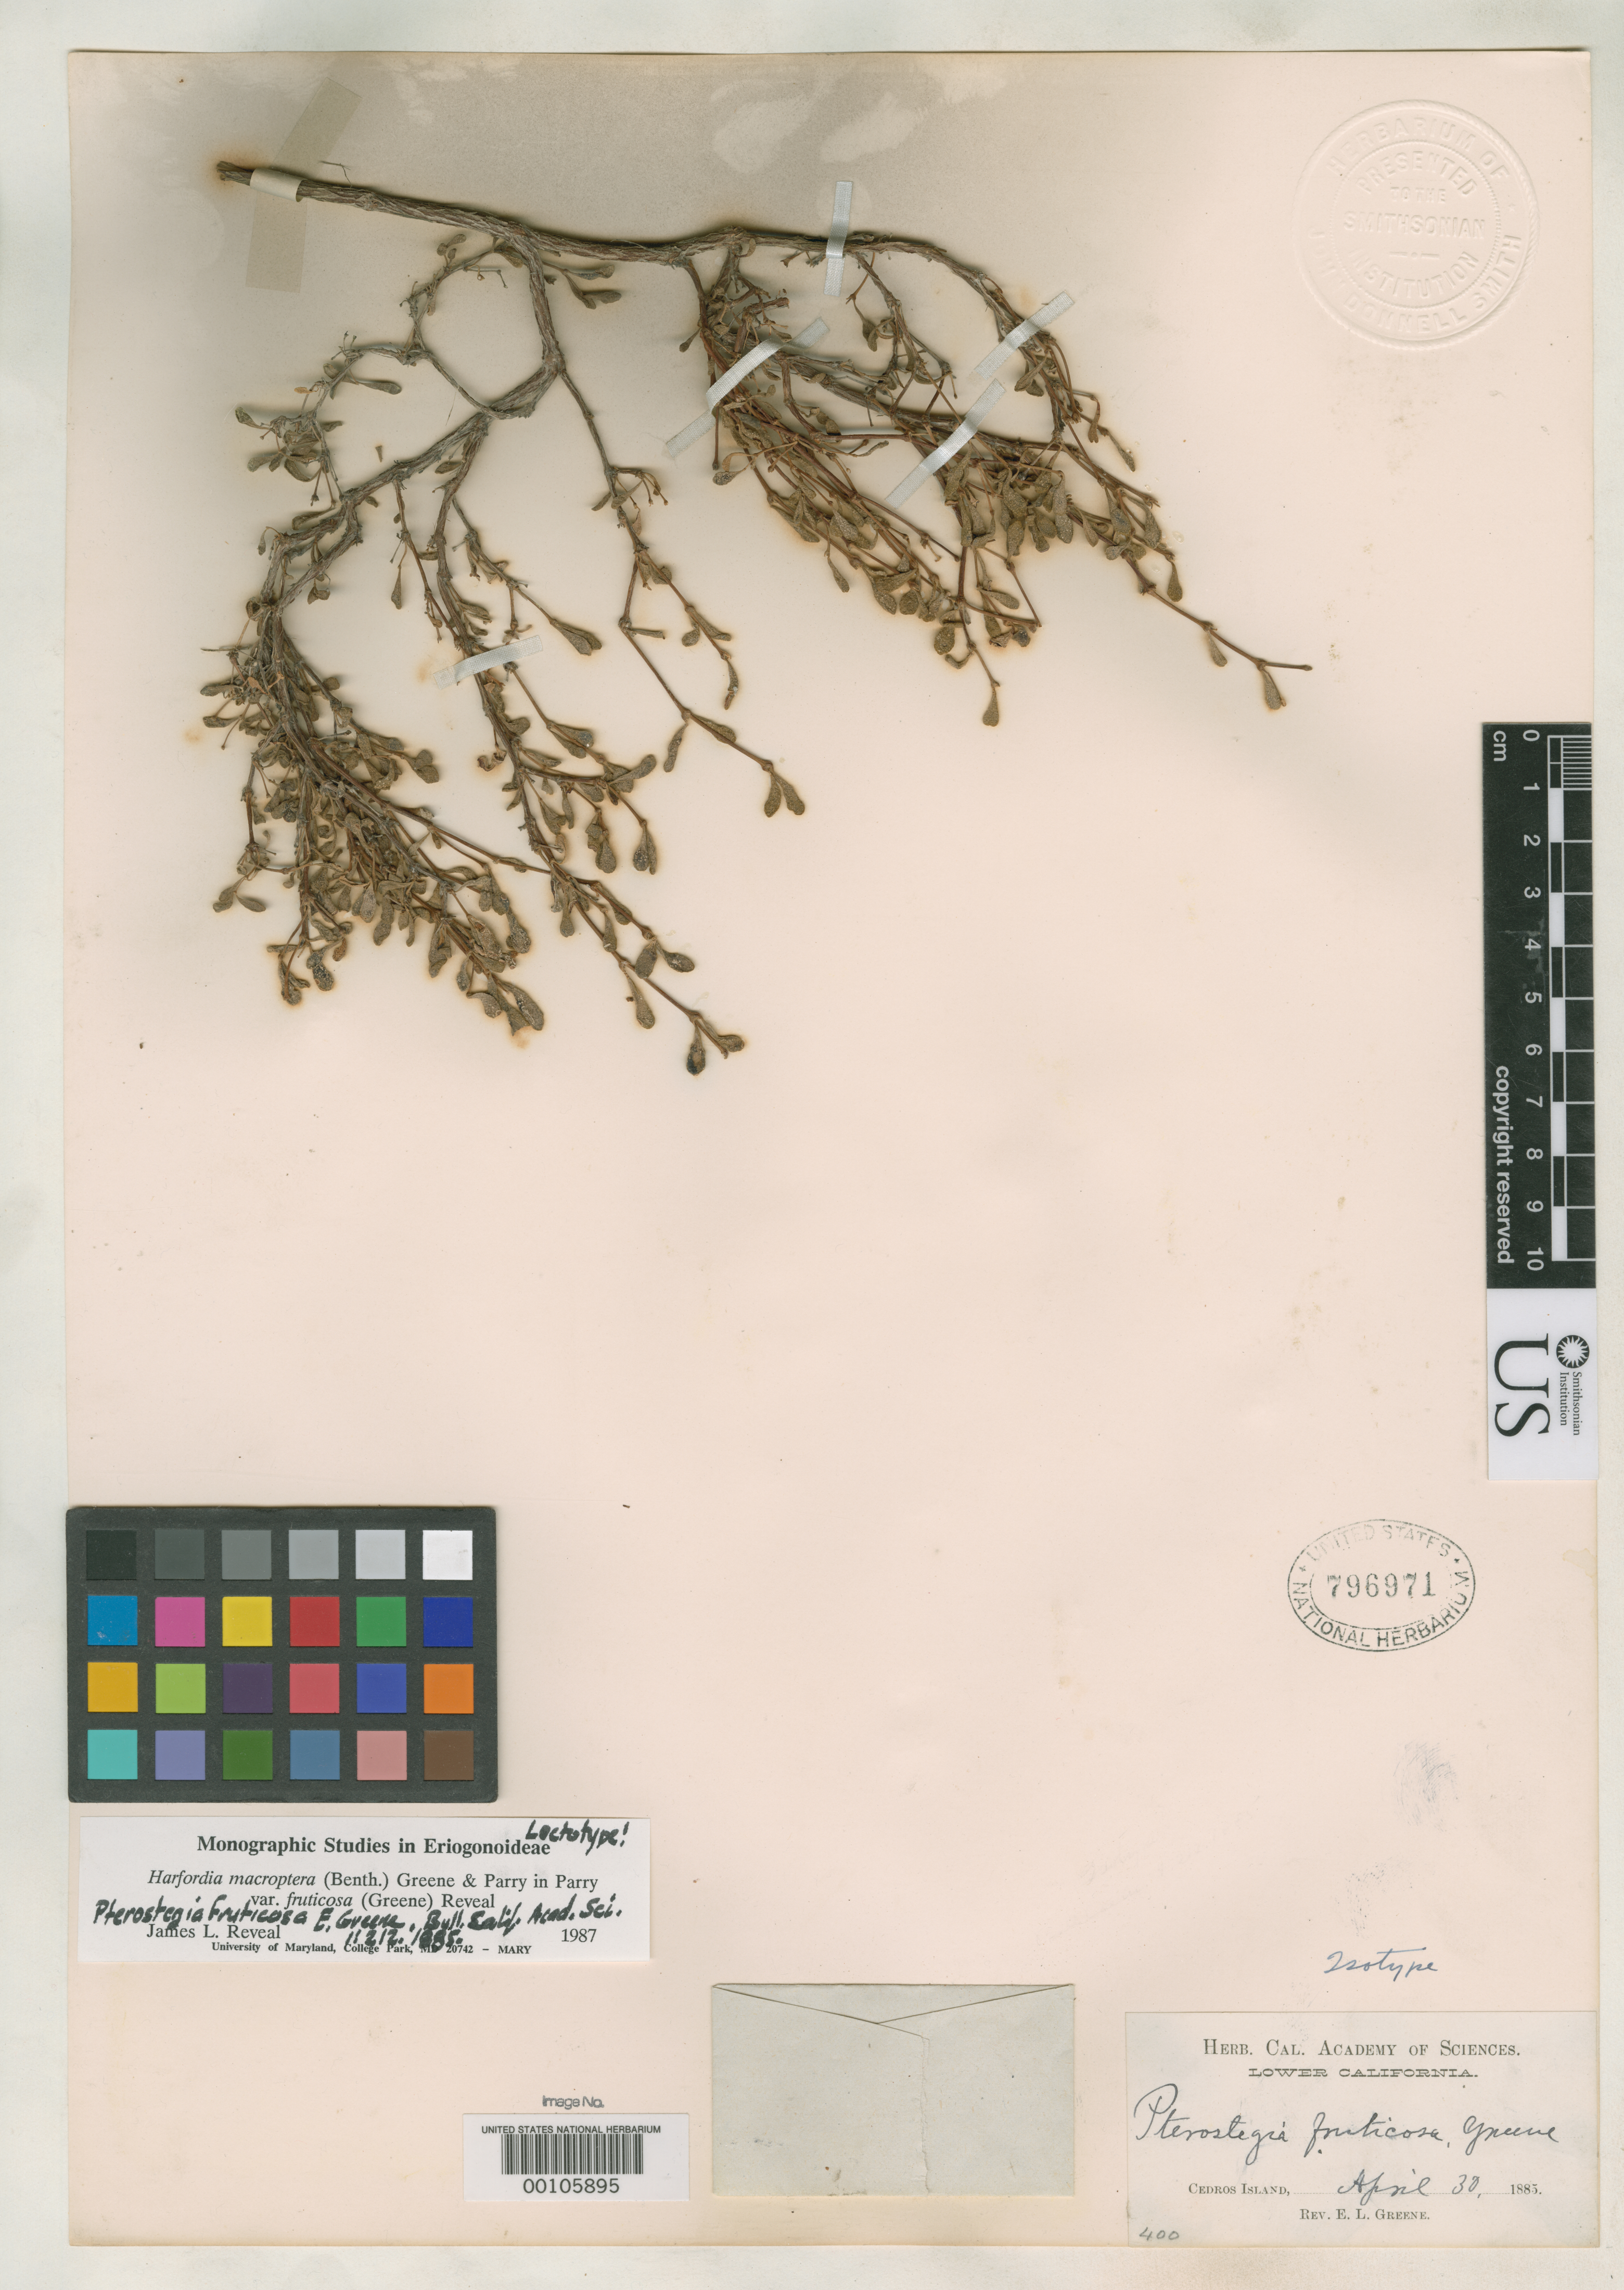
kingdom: Plantae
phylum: Tracheophyta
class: Magnoliopsida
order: Caryophyllales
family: Polygonaceae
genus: Pterostegia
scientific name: Pterostegia fruticosa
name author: Greene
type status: Lectotype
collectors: E. L. Greene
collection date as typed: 30 Apr 1885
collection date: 1885-04-30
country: Mexico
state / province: Baja California Norte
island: Cedros Island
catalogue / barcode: US 796971